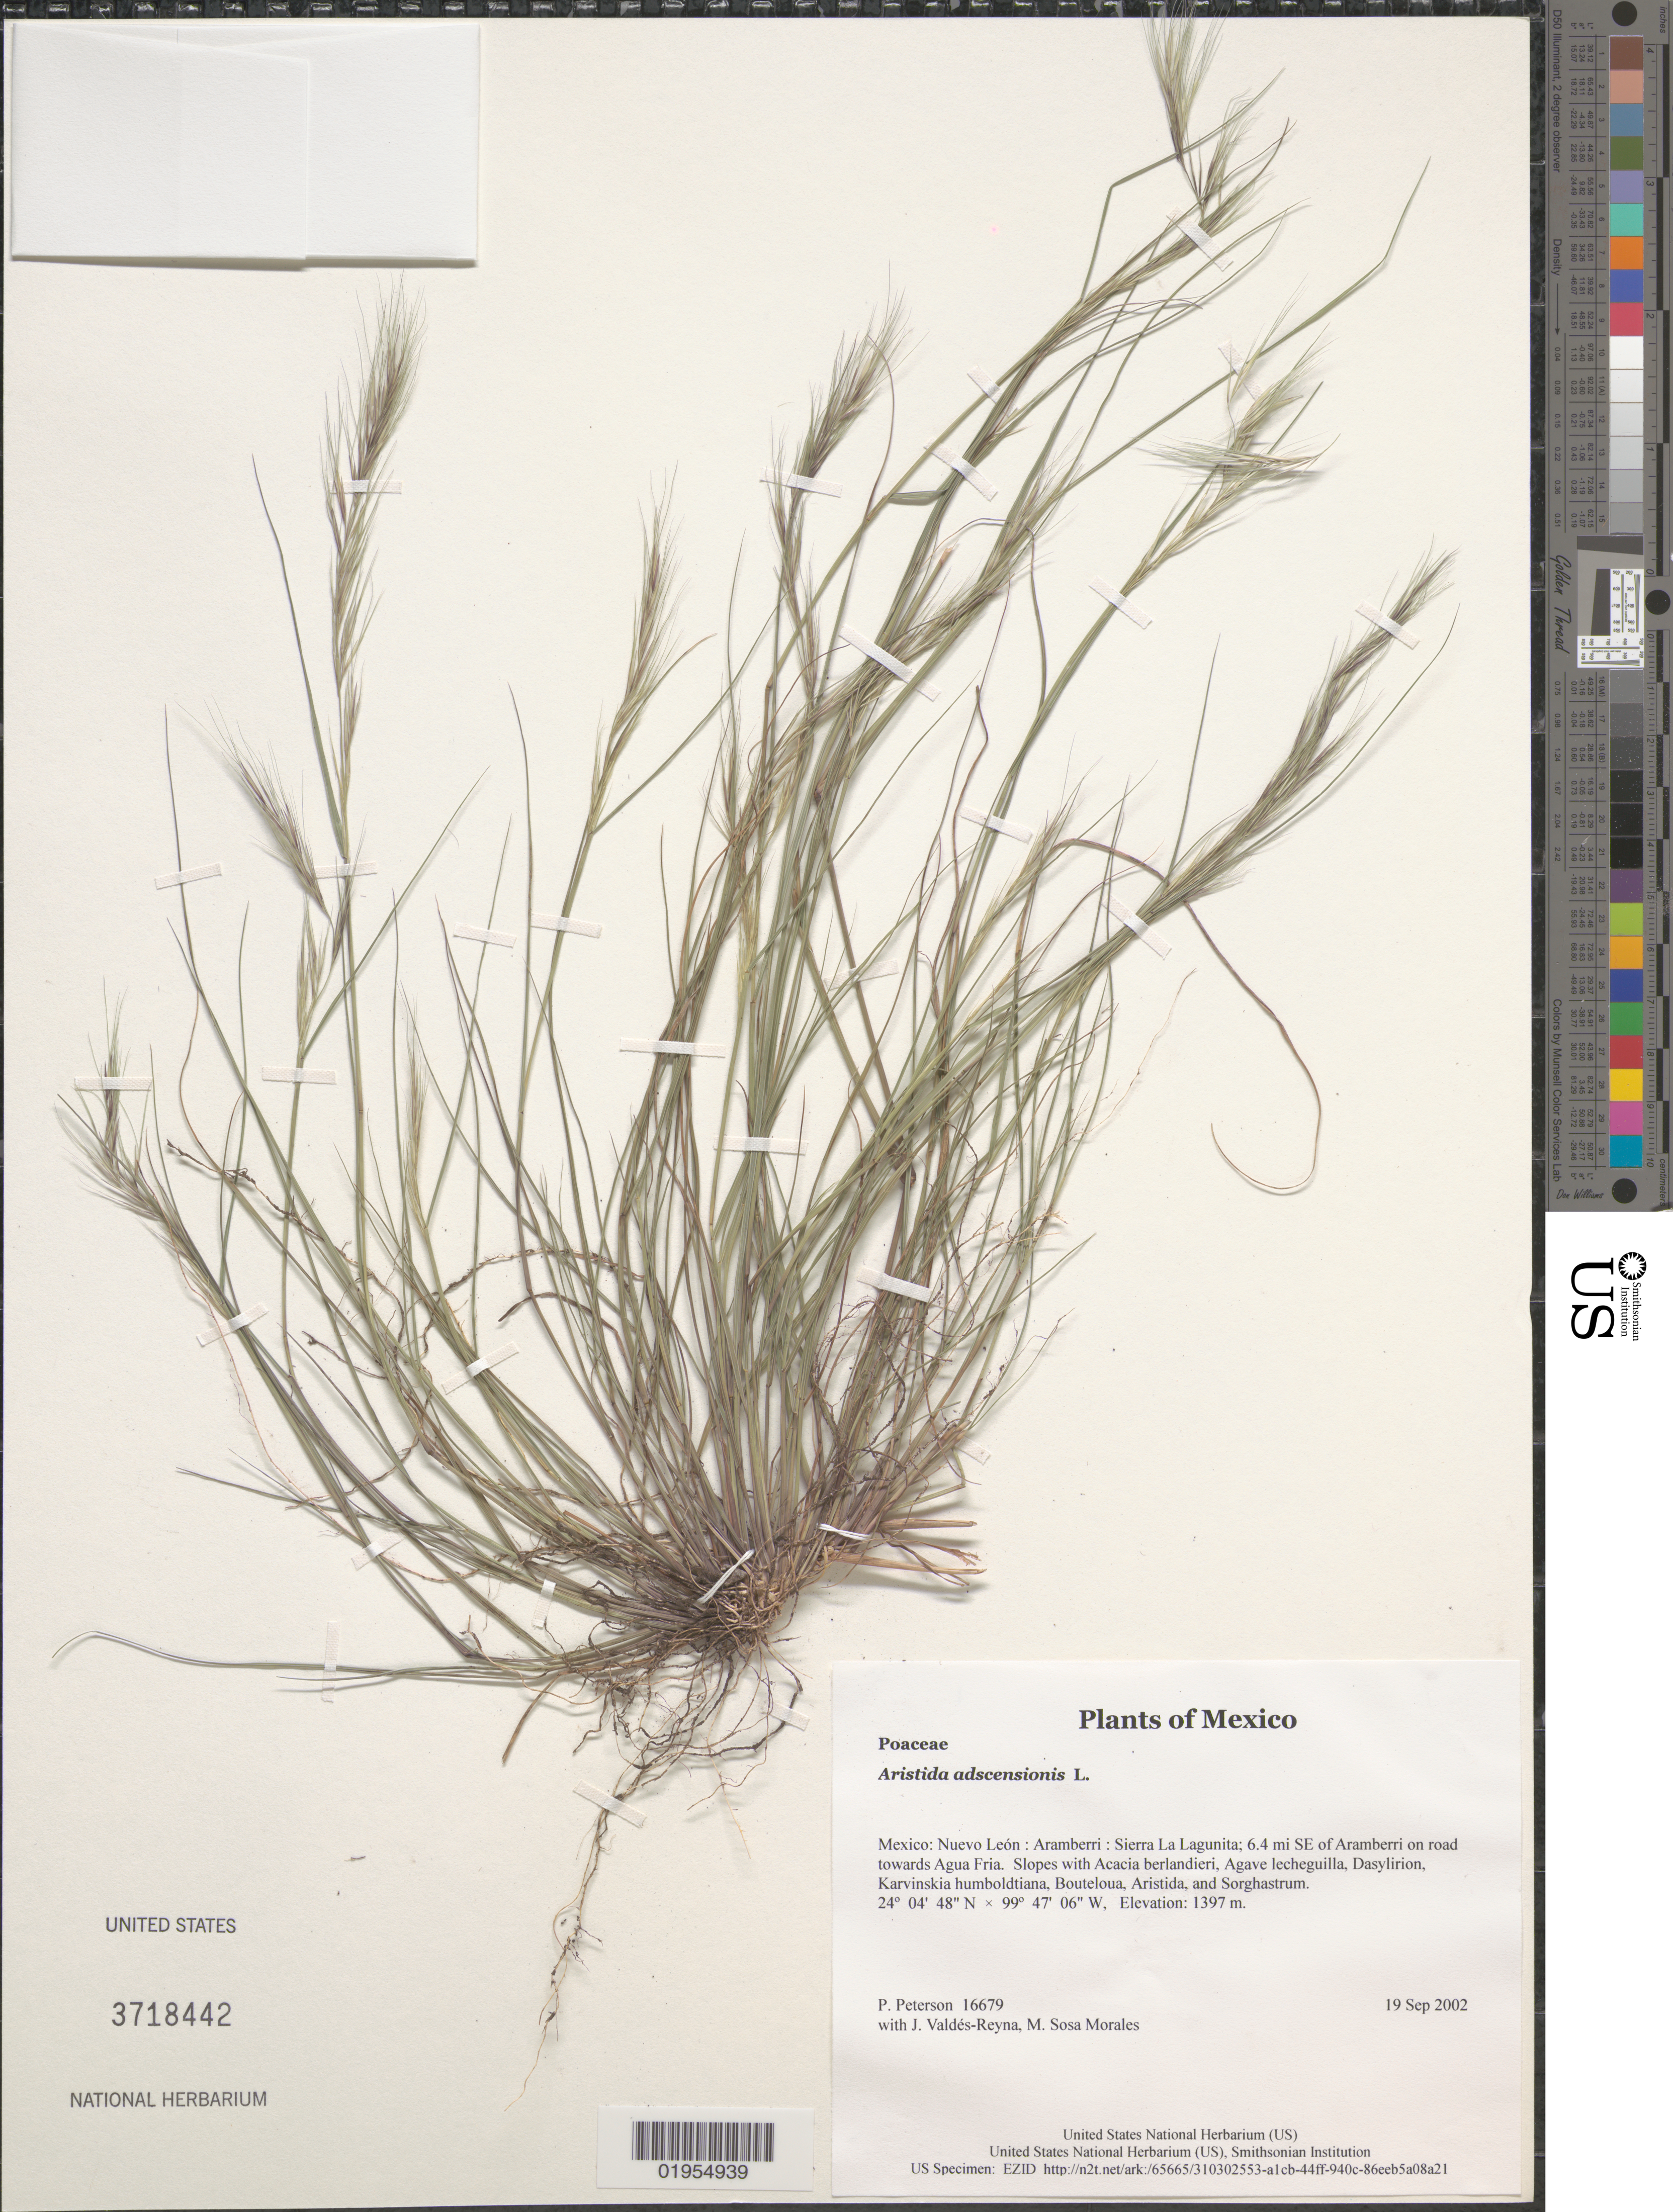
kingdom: Plantae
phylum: Tracheophyta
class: Liliopsida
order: Poales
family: Poaceae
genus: Aristida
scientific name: Aristida adscensionis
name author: L.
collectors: P. M. Peterson, J. Valdés-Reyna & M. Sosa Morales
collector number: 16679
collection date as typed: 19 Sep 2002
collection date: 2002-09-19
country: Mexico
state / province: Nuevo León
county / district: Aramberri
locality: Sierra La Lagunita; 6.4 mi SE of Aramberri on road towards Agua Fria. Slopes with Acacia berlandieri, Agave lecheguilla, Dasylirion, Karvinskia humboldtiana, Bouteloua, Aristida, and Sorghastrum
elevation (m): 1397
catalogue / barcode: US 3718442